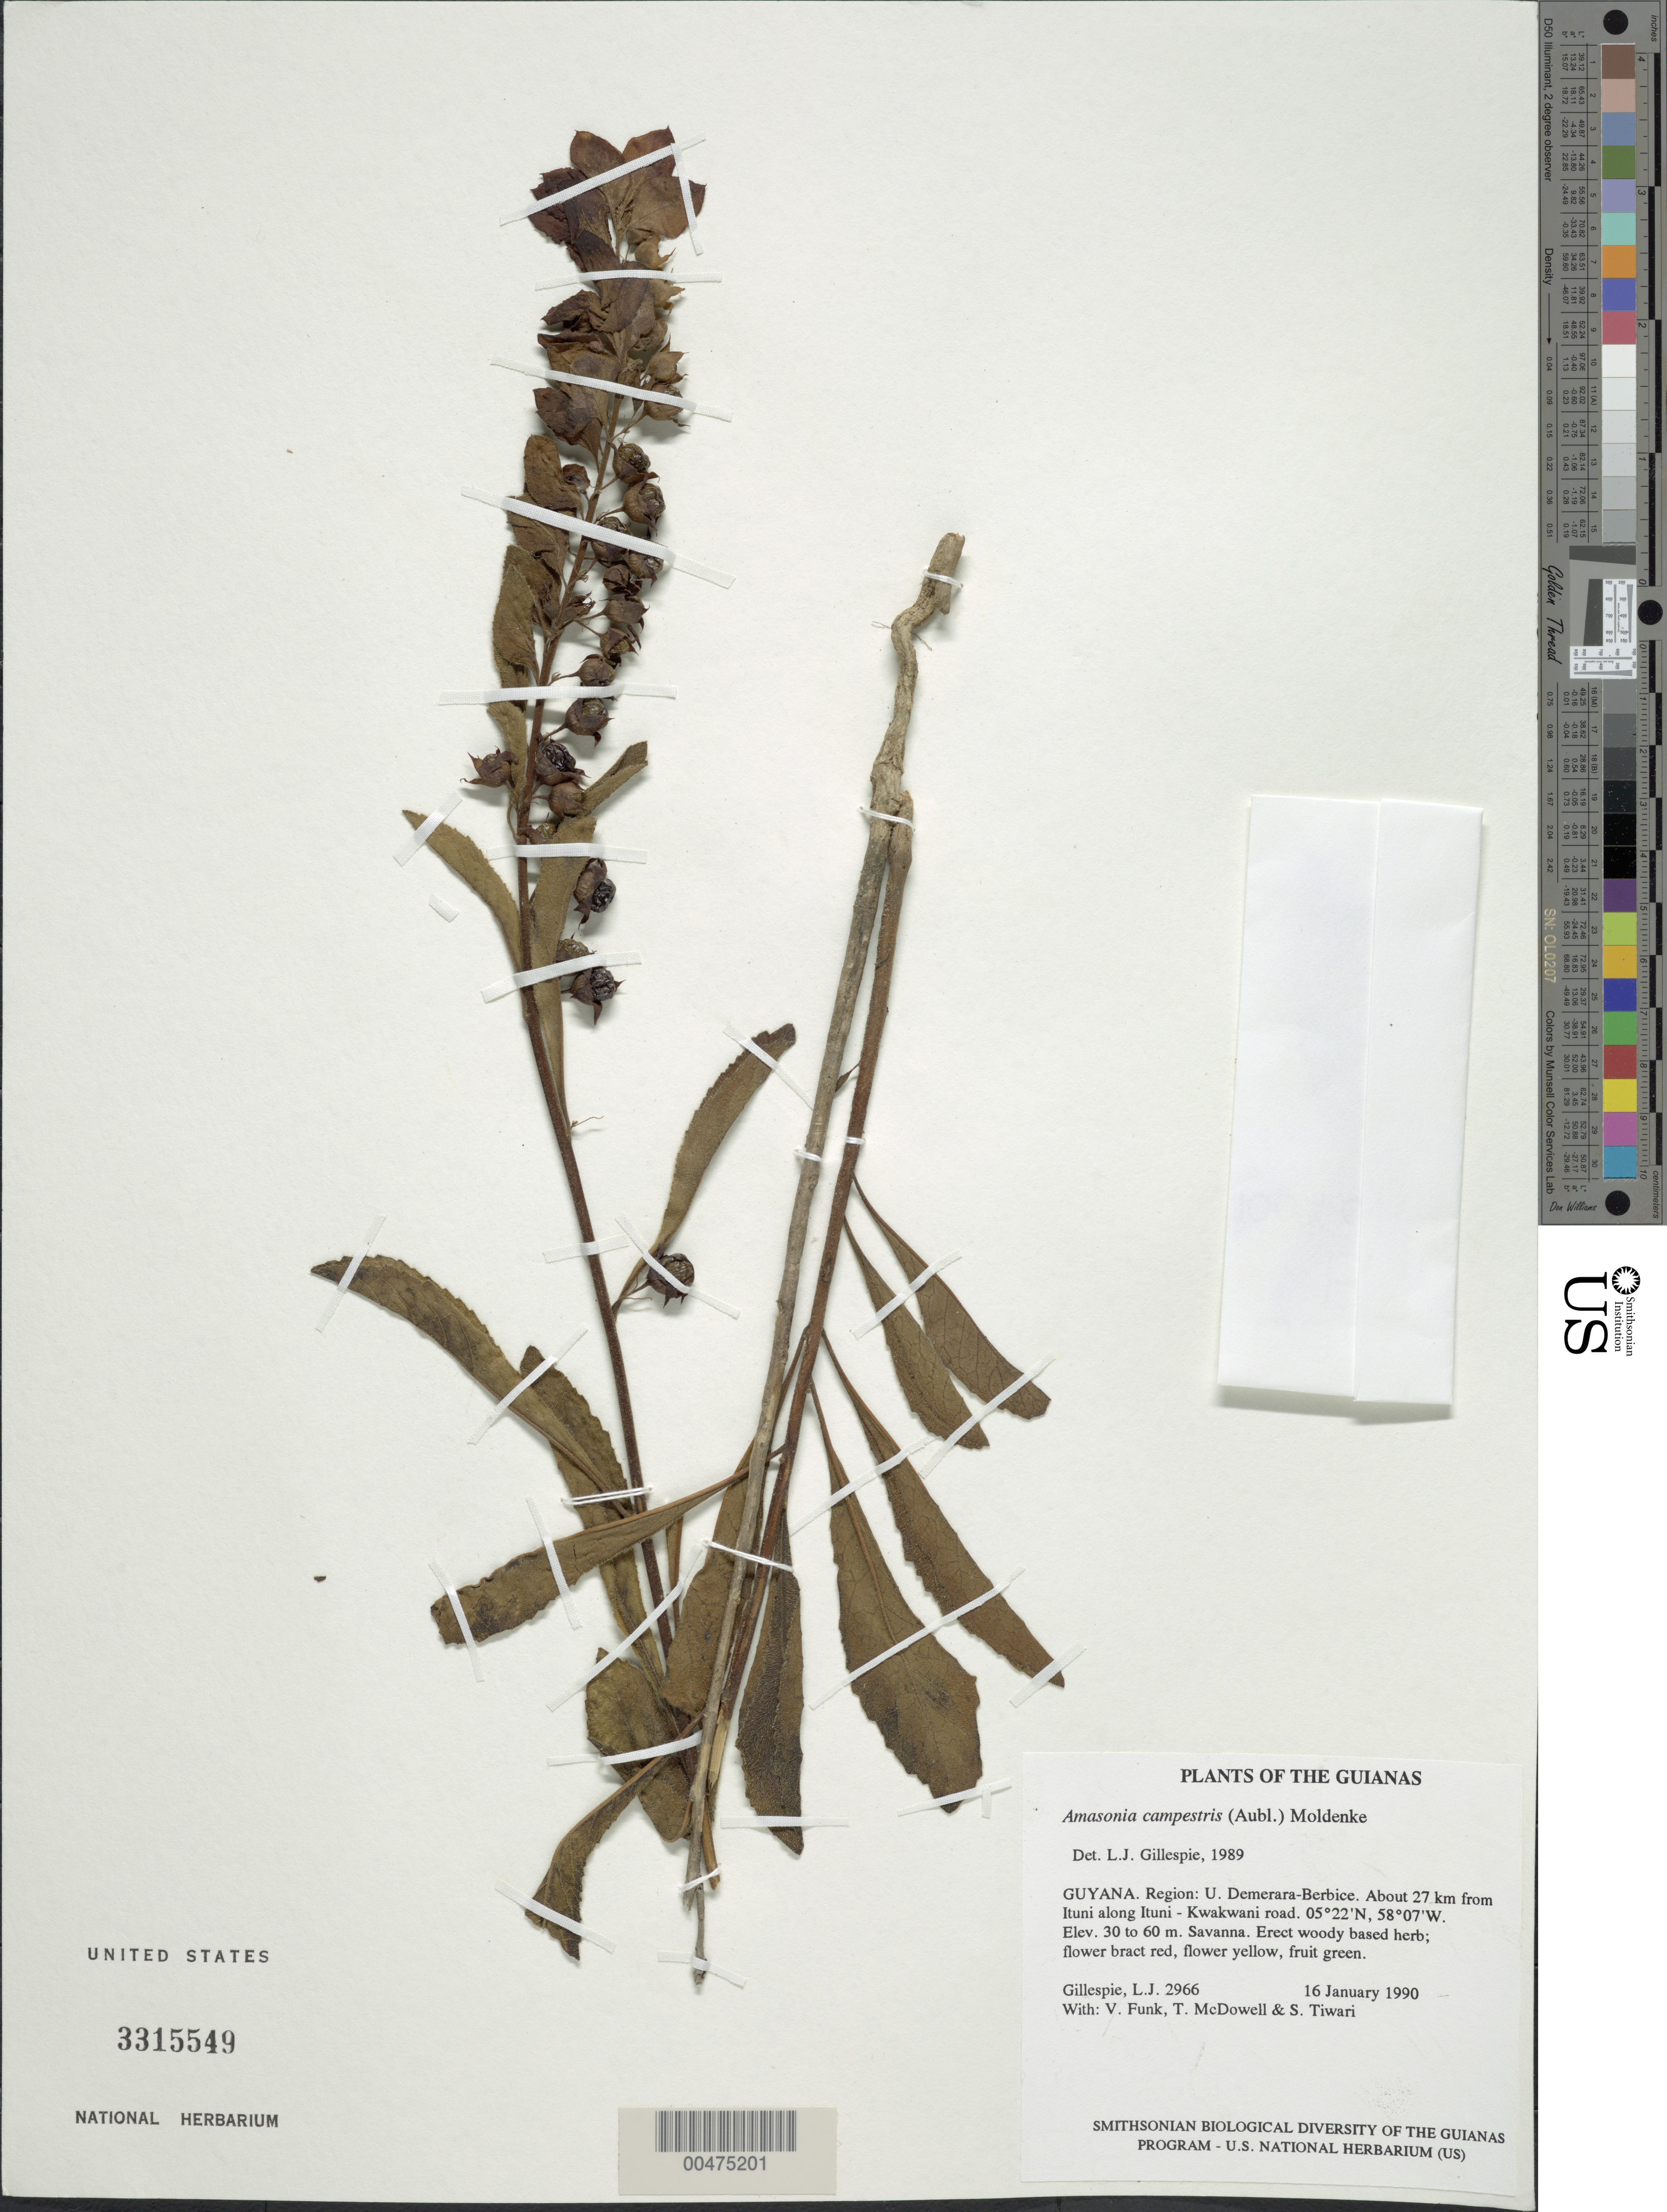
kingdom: Plantae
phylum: Tracheophyta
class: Magnoliopsida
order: Lamiales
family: Lamiaceae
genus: Amasonia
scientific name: Amasonia campestris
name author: (Aubl.) Moldenke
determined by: Gillespie, L. J.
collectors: L. J. Gillespie, V. Funk, T. McDowell & S. Tiwari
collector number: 2966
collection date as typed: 16 January 1990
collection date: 1990-01-16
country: Guyana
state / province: U. Demerara-Berbice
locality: About 27 km from Ituni along Ituni - Kwakwani road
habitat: Savanna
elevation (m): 30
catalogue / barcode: US 3315549